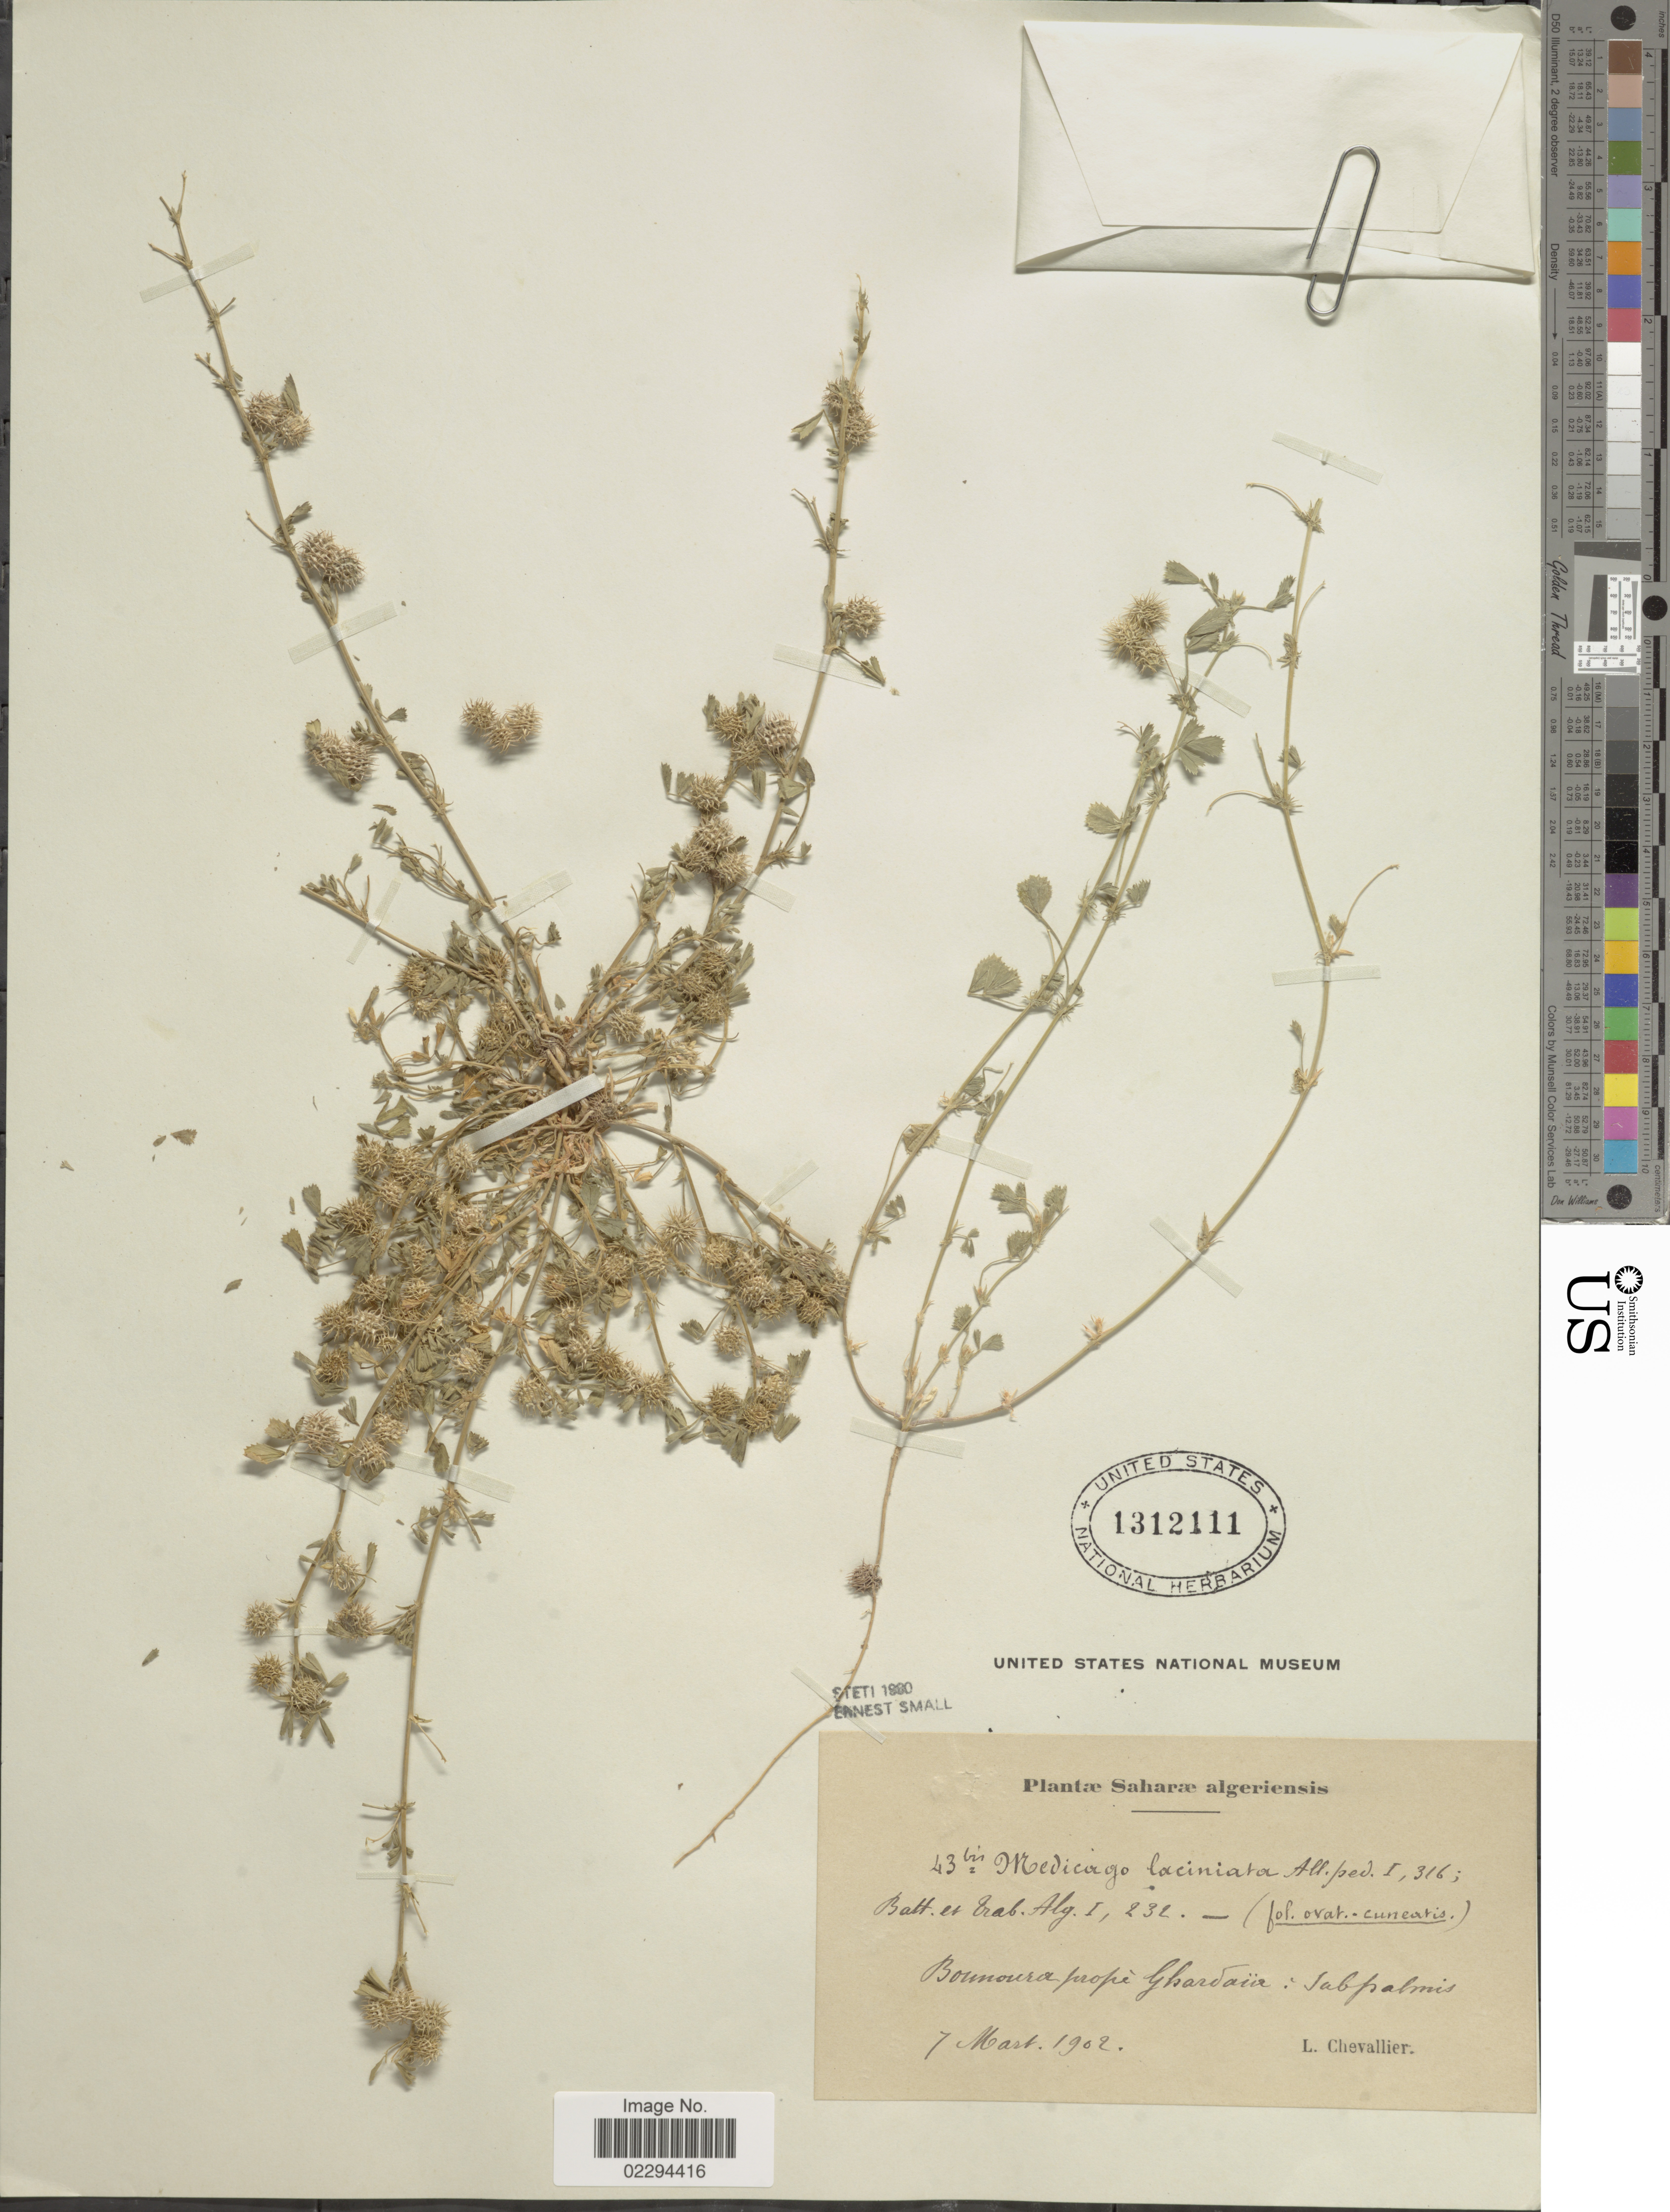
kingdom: Plantae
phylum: Tracheophyta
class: Magnoliopsida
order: Fabales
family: Fabaceae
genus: Medicago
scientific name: Medicago laciniata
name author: (L.) Mill.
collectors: L. Chevallier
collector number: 43bis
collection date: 1902-03-07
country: Algeria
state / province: Ghardaïa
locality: Saharae algeriensis. Bounoura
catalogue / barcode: US 1312111